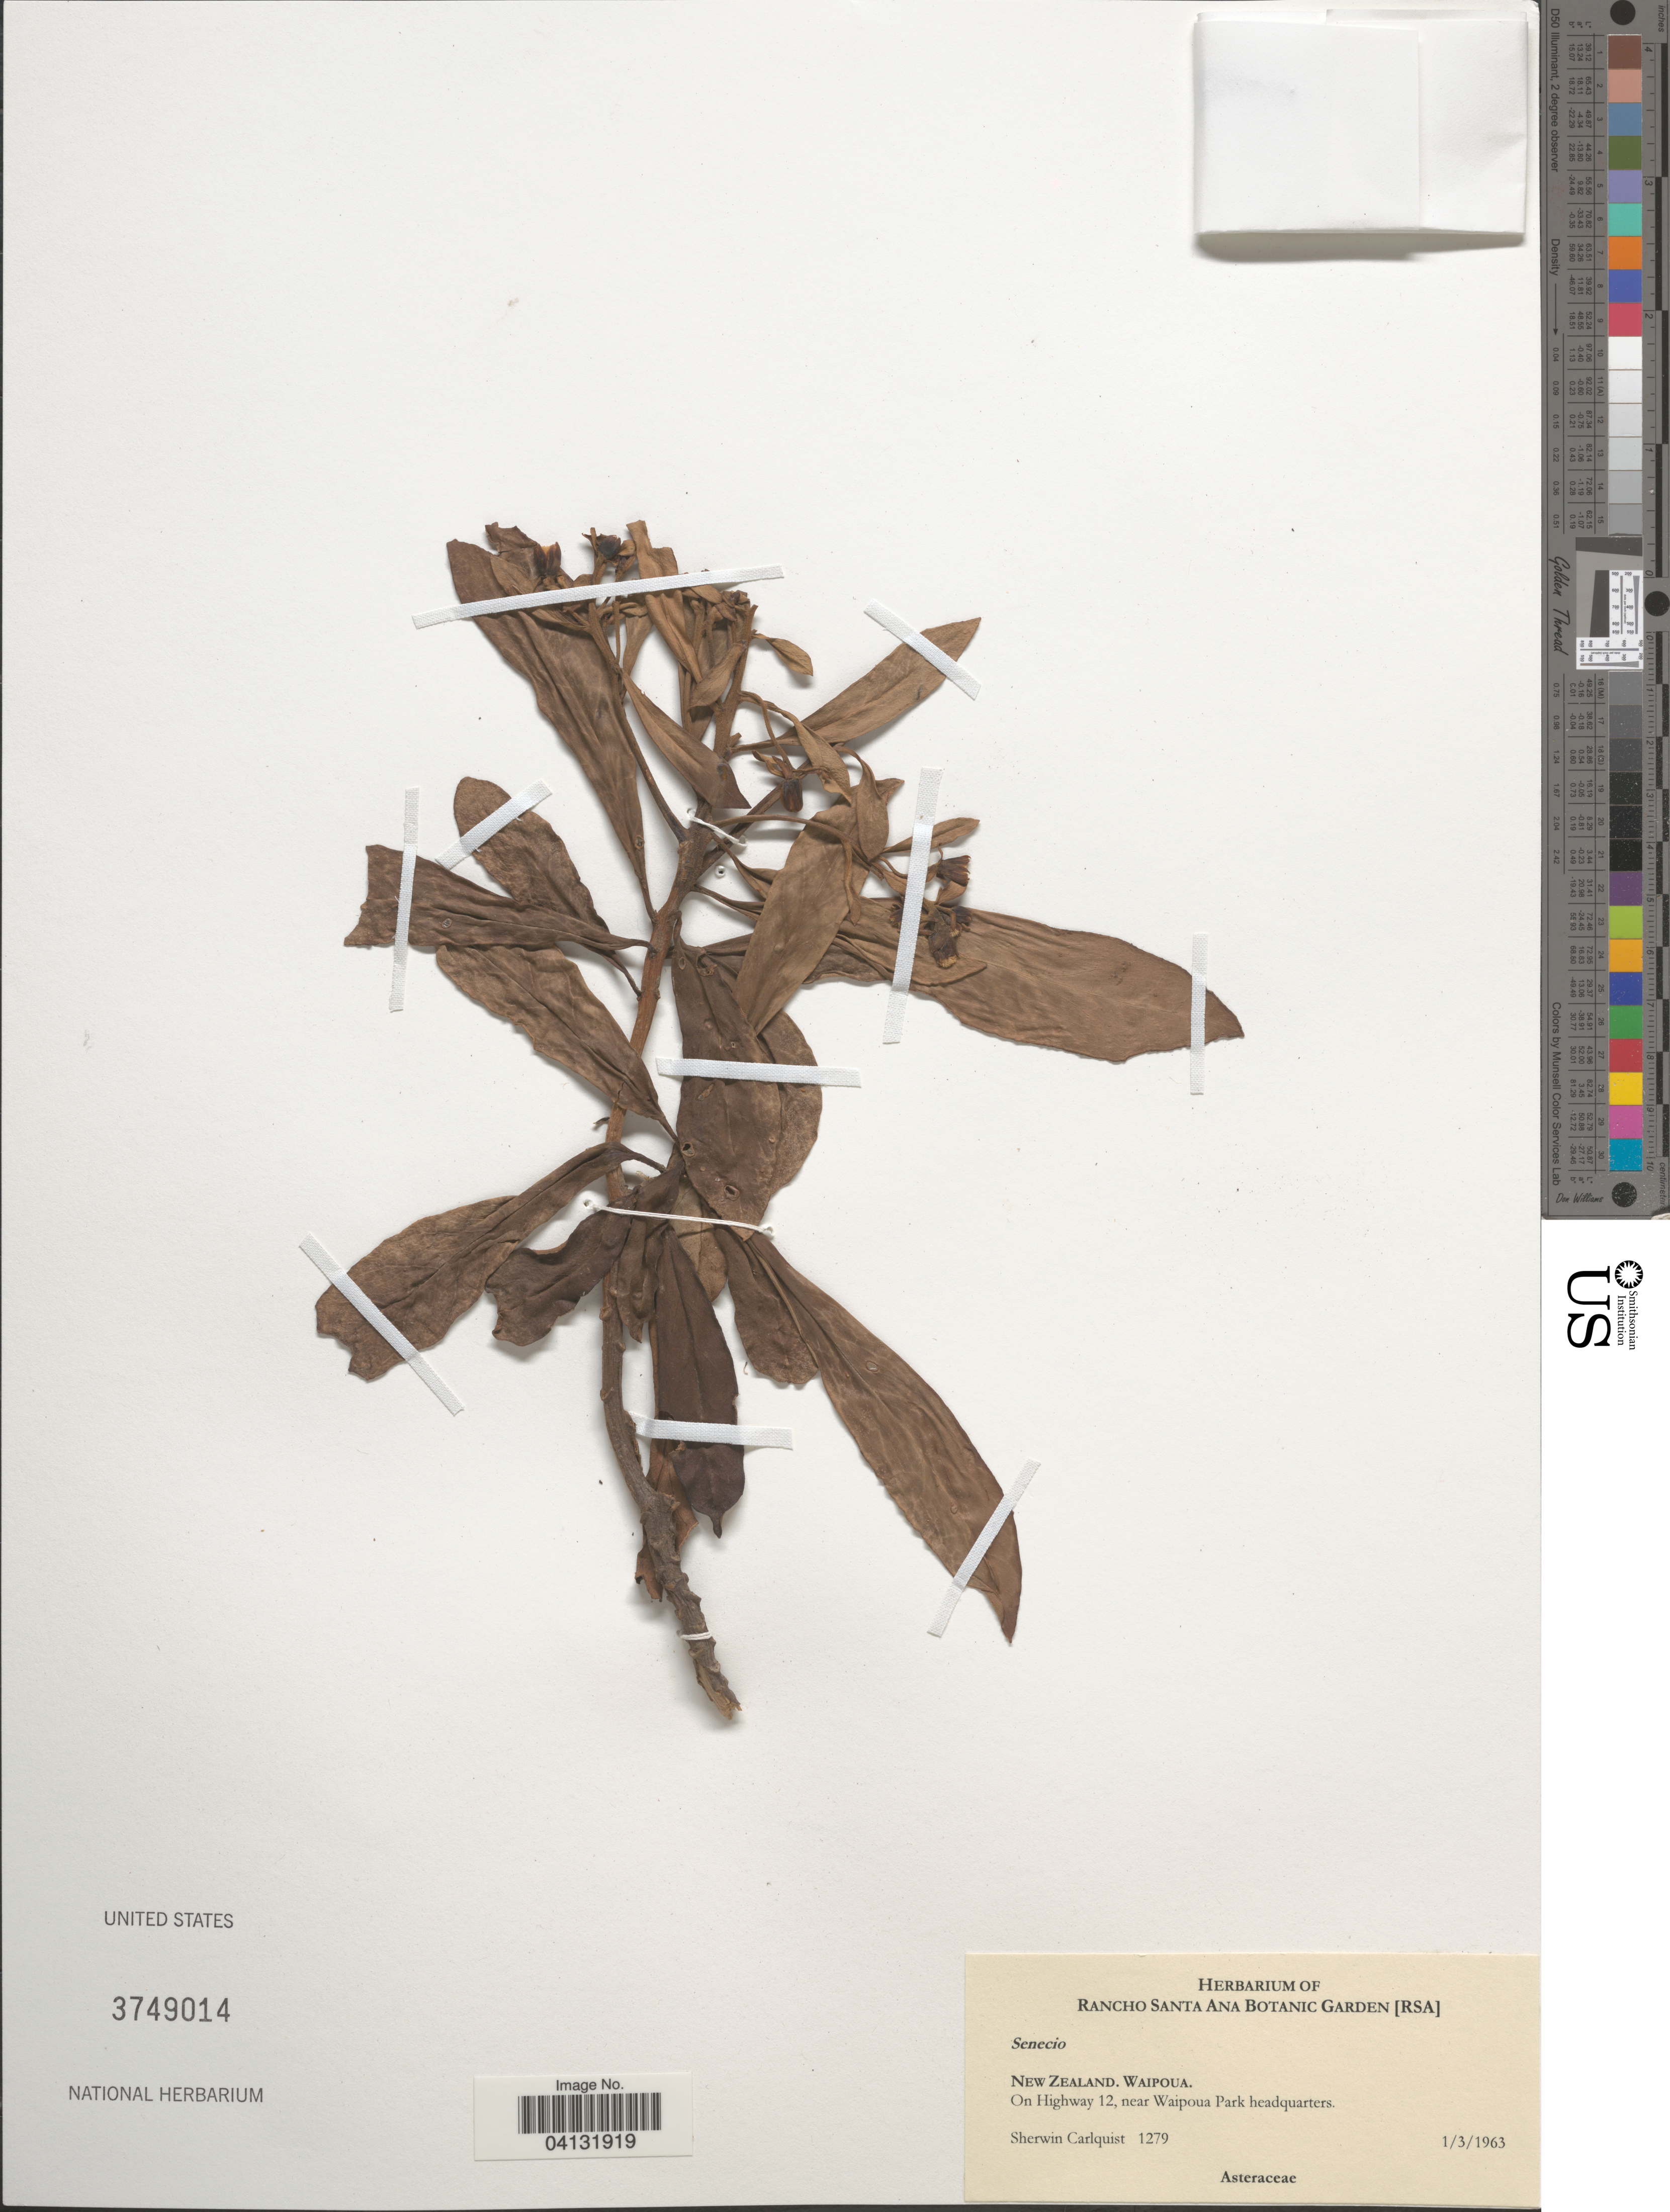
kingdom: Plantae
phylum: Tracheophyta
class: Magnoliopsida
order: Asterales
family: Asteraceae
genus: Senecio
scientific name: Senecio sp.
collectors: S. Carlquist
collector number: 1279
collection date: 1963-01-03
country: New Zealand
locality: Waipoua. On Highway 12, near Waipoua Park headquarters.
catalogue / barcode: US 3749014